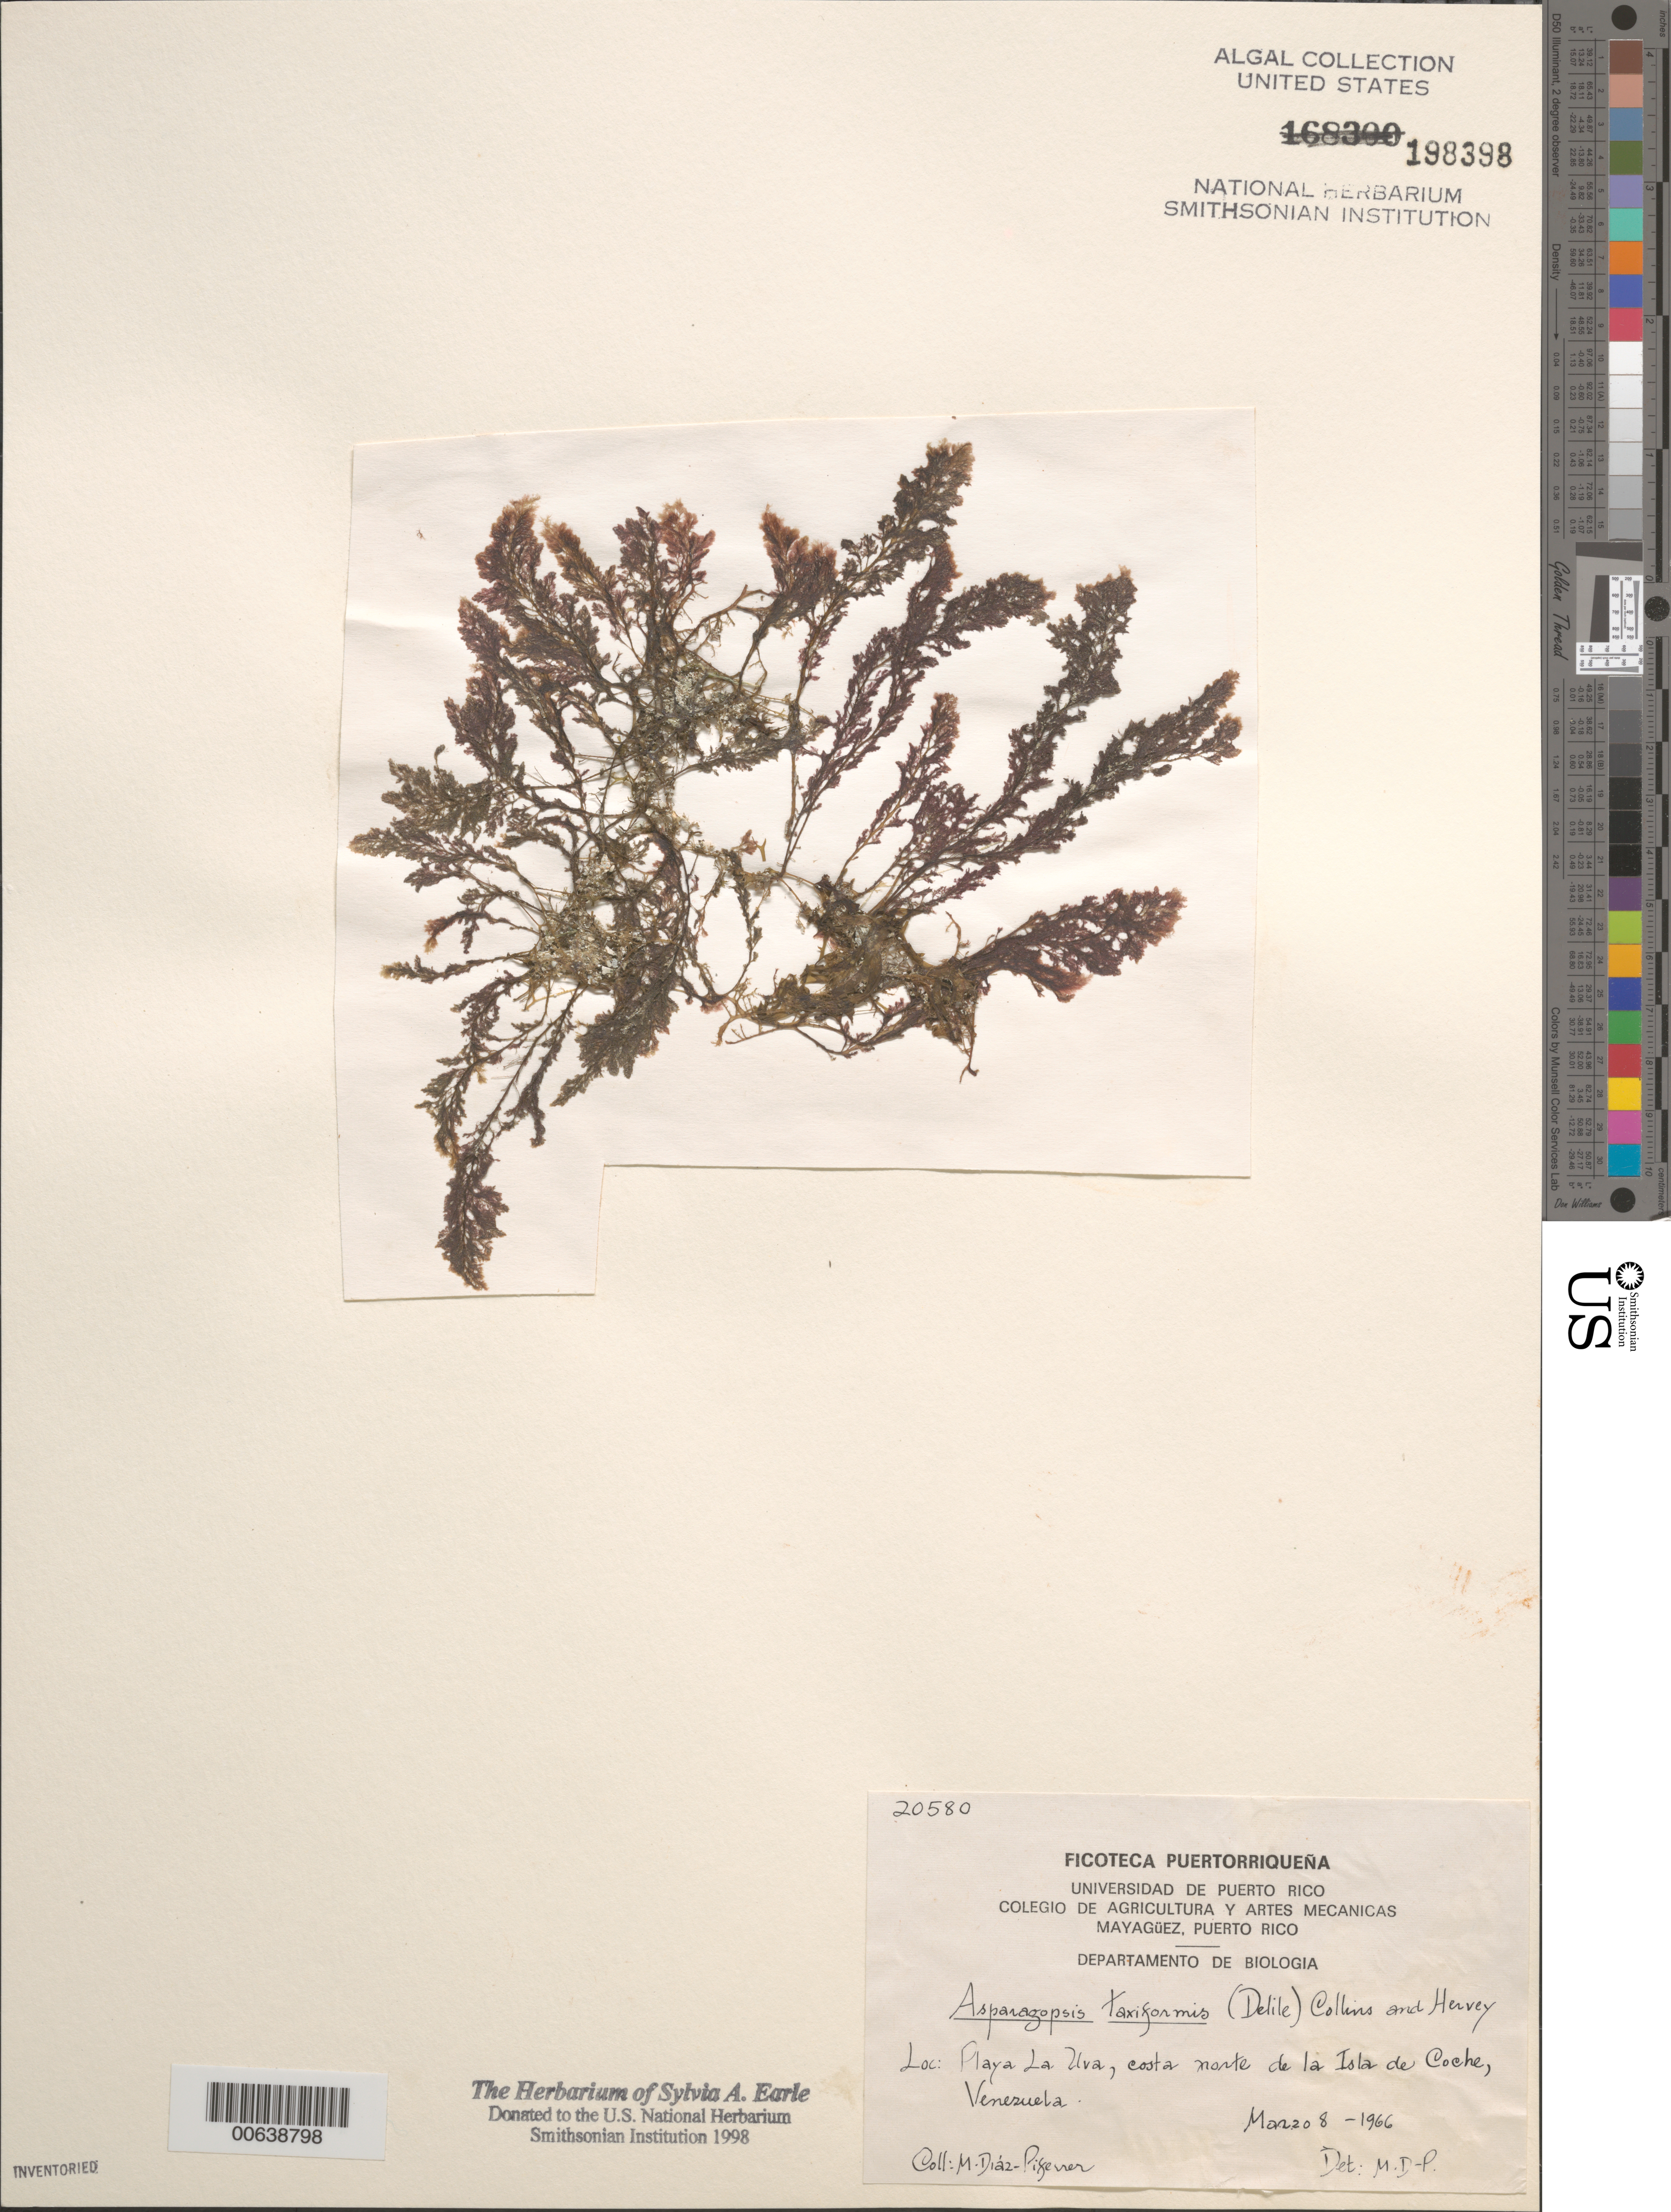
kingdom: Plantae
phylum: Rhodophyta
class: Florideophyceae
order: Bonnemaisoniales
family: Bonnemaisoniaceae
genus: Asparagopsis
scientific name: Asparagopsis taxiformis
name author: (Delile) Trevis.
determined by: Diaz-Piferrer, M.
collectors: M. Diaz-Piferrer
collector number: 20580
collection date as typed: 08 Mar 1966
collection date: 1966-03-08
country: Venezuela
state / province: Nueva Esparta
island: Coche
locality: Playa La Uva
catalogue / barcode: US 198398